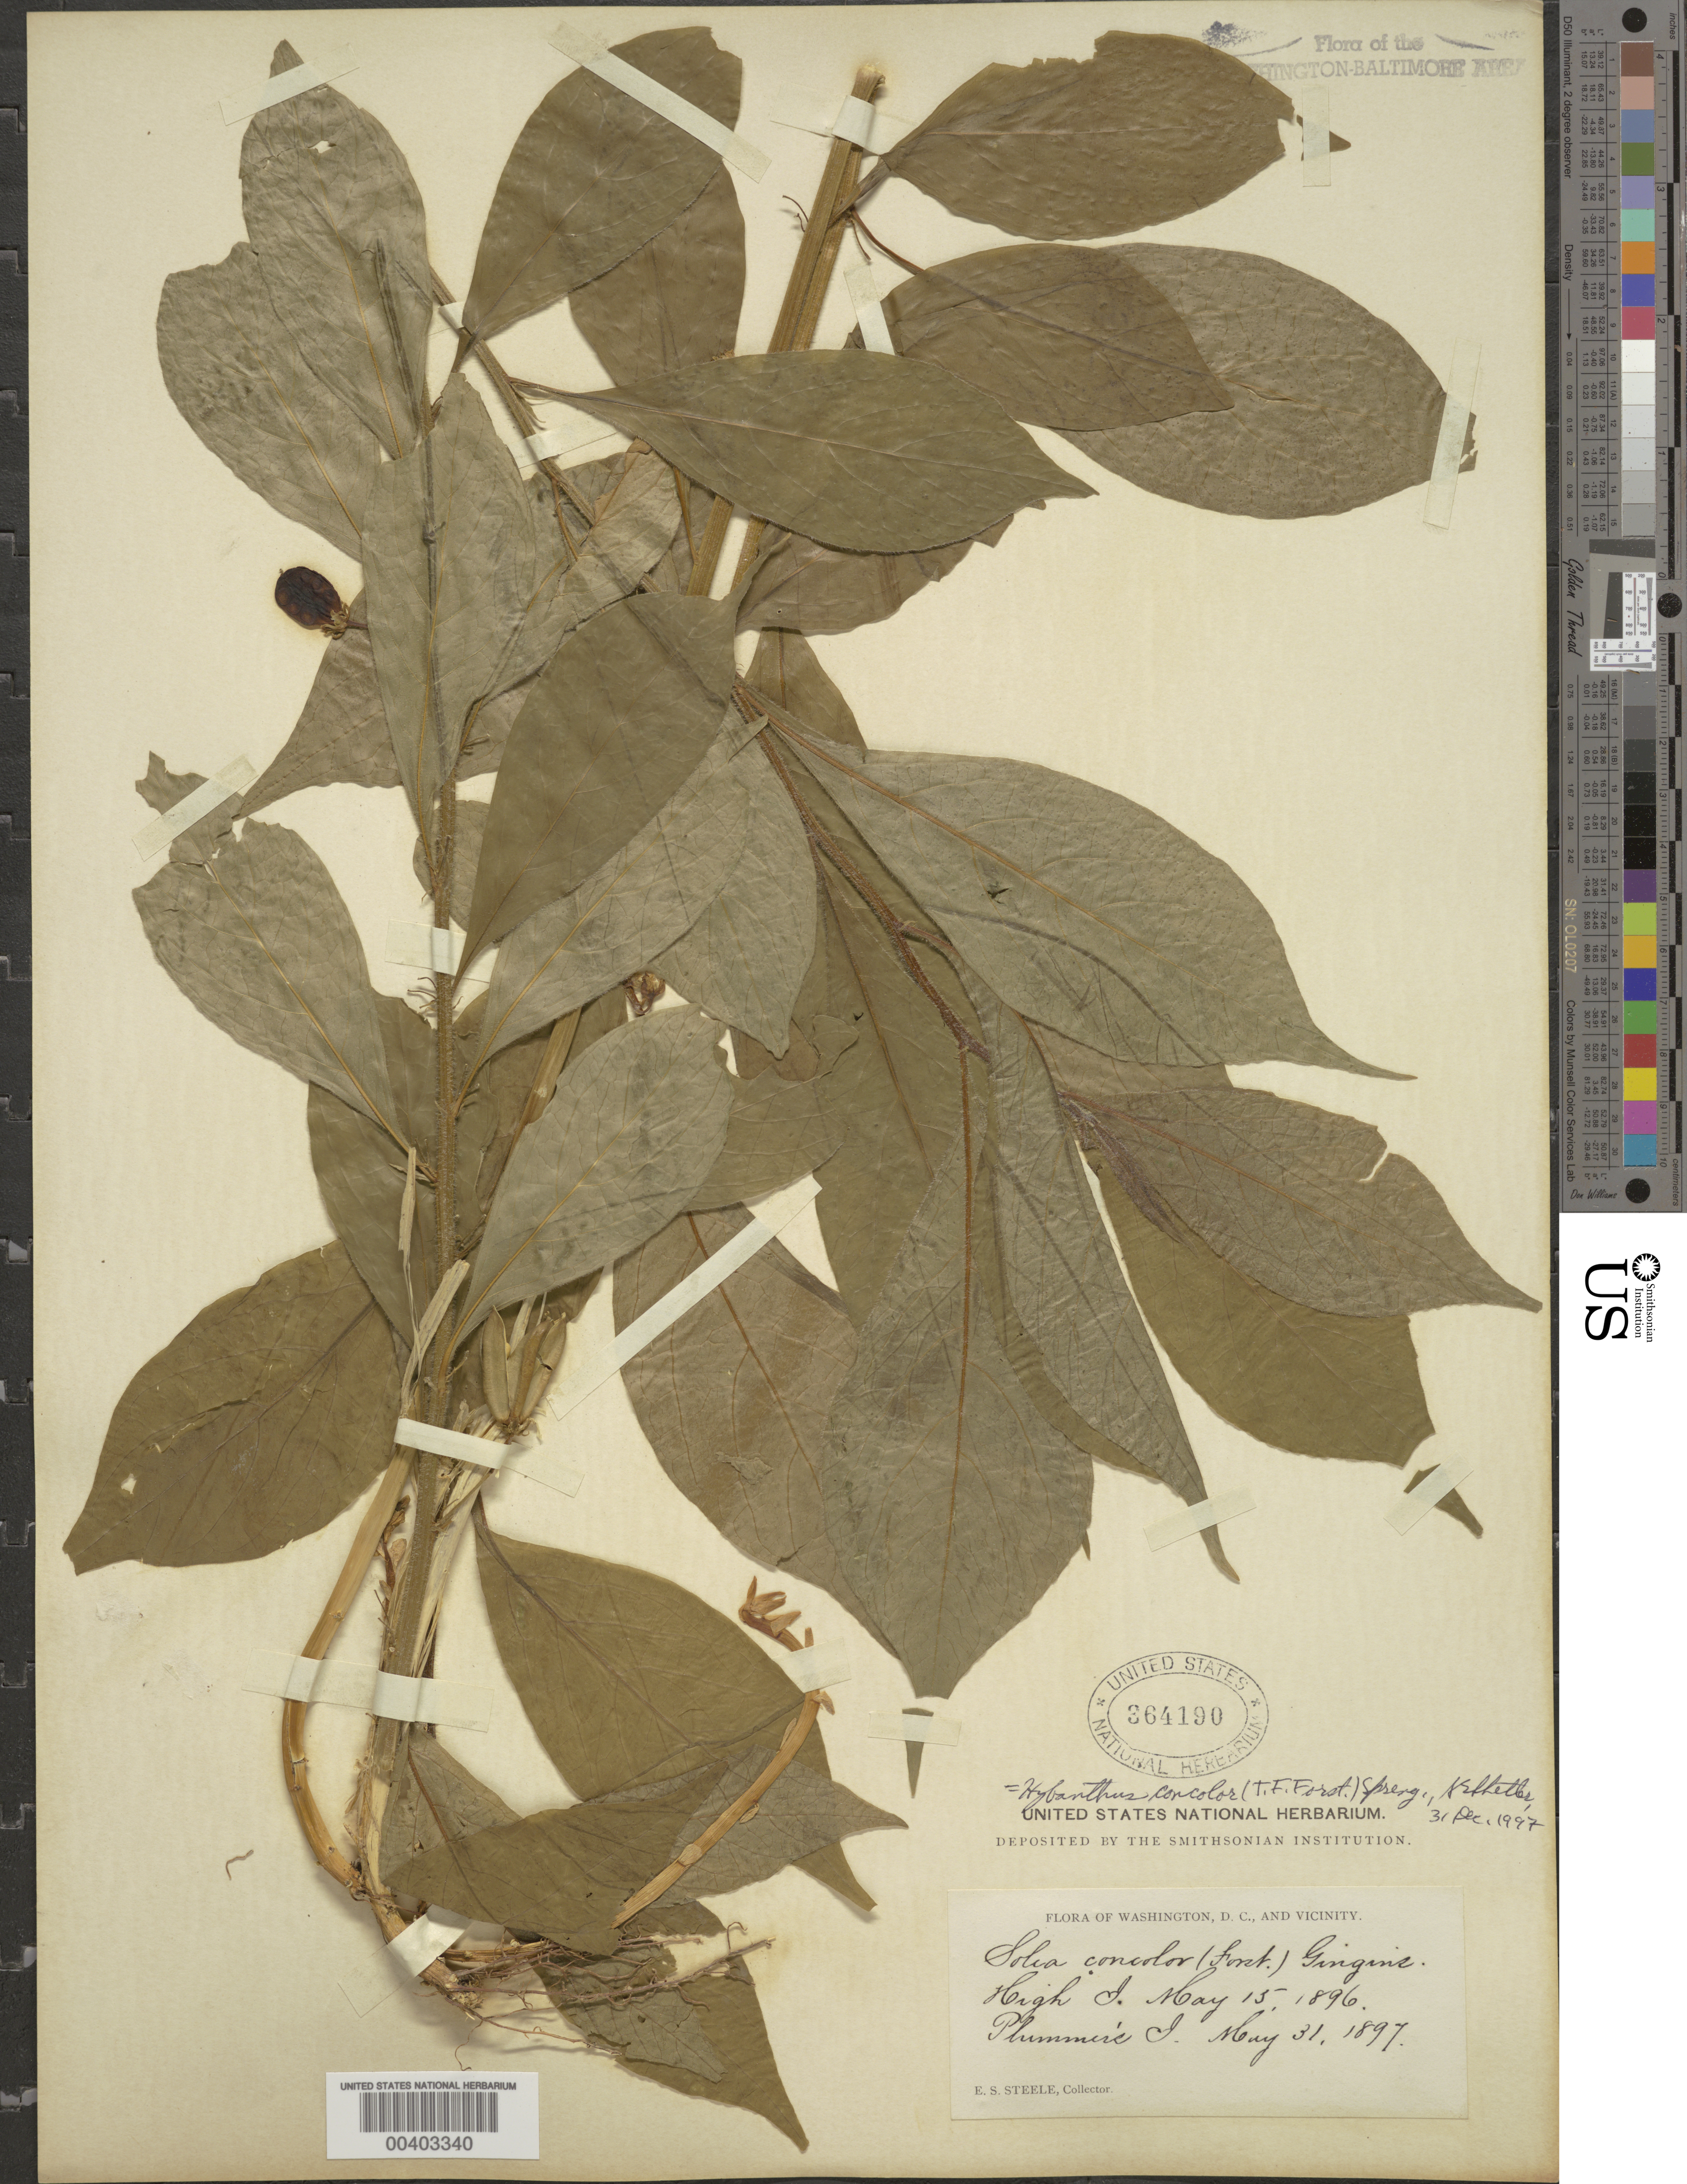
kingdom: Plantae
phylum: Tracheophyta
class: Magnoliopsida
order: Malpighiales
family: Violaceae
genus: Cubelium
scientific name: Cubelium concolor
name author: (T.F. Forst.) Raf. ex Britton & A. Br.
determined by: Strong, Mark T., (BOT), Smithsonian Institution - National Museum of Natural History (UNITED STATES)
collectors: E. Steele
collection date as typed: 15 May 1896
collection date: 1896-05-15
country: United States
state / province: Maryland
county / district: Montgomery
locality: High Island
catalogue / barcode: US 364190